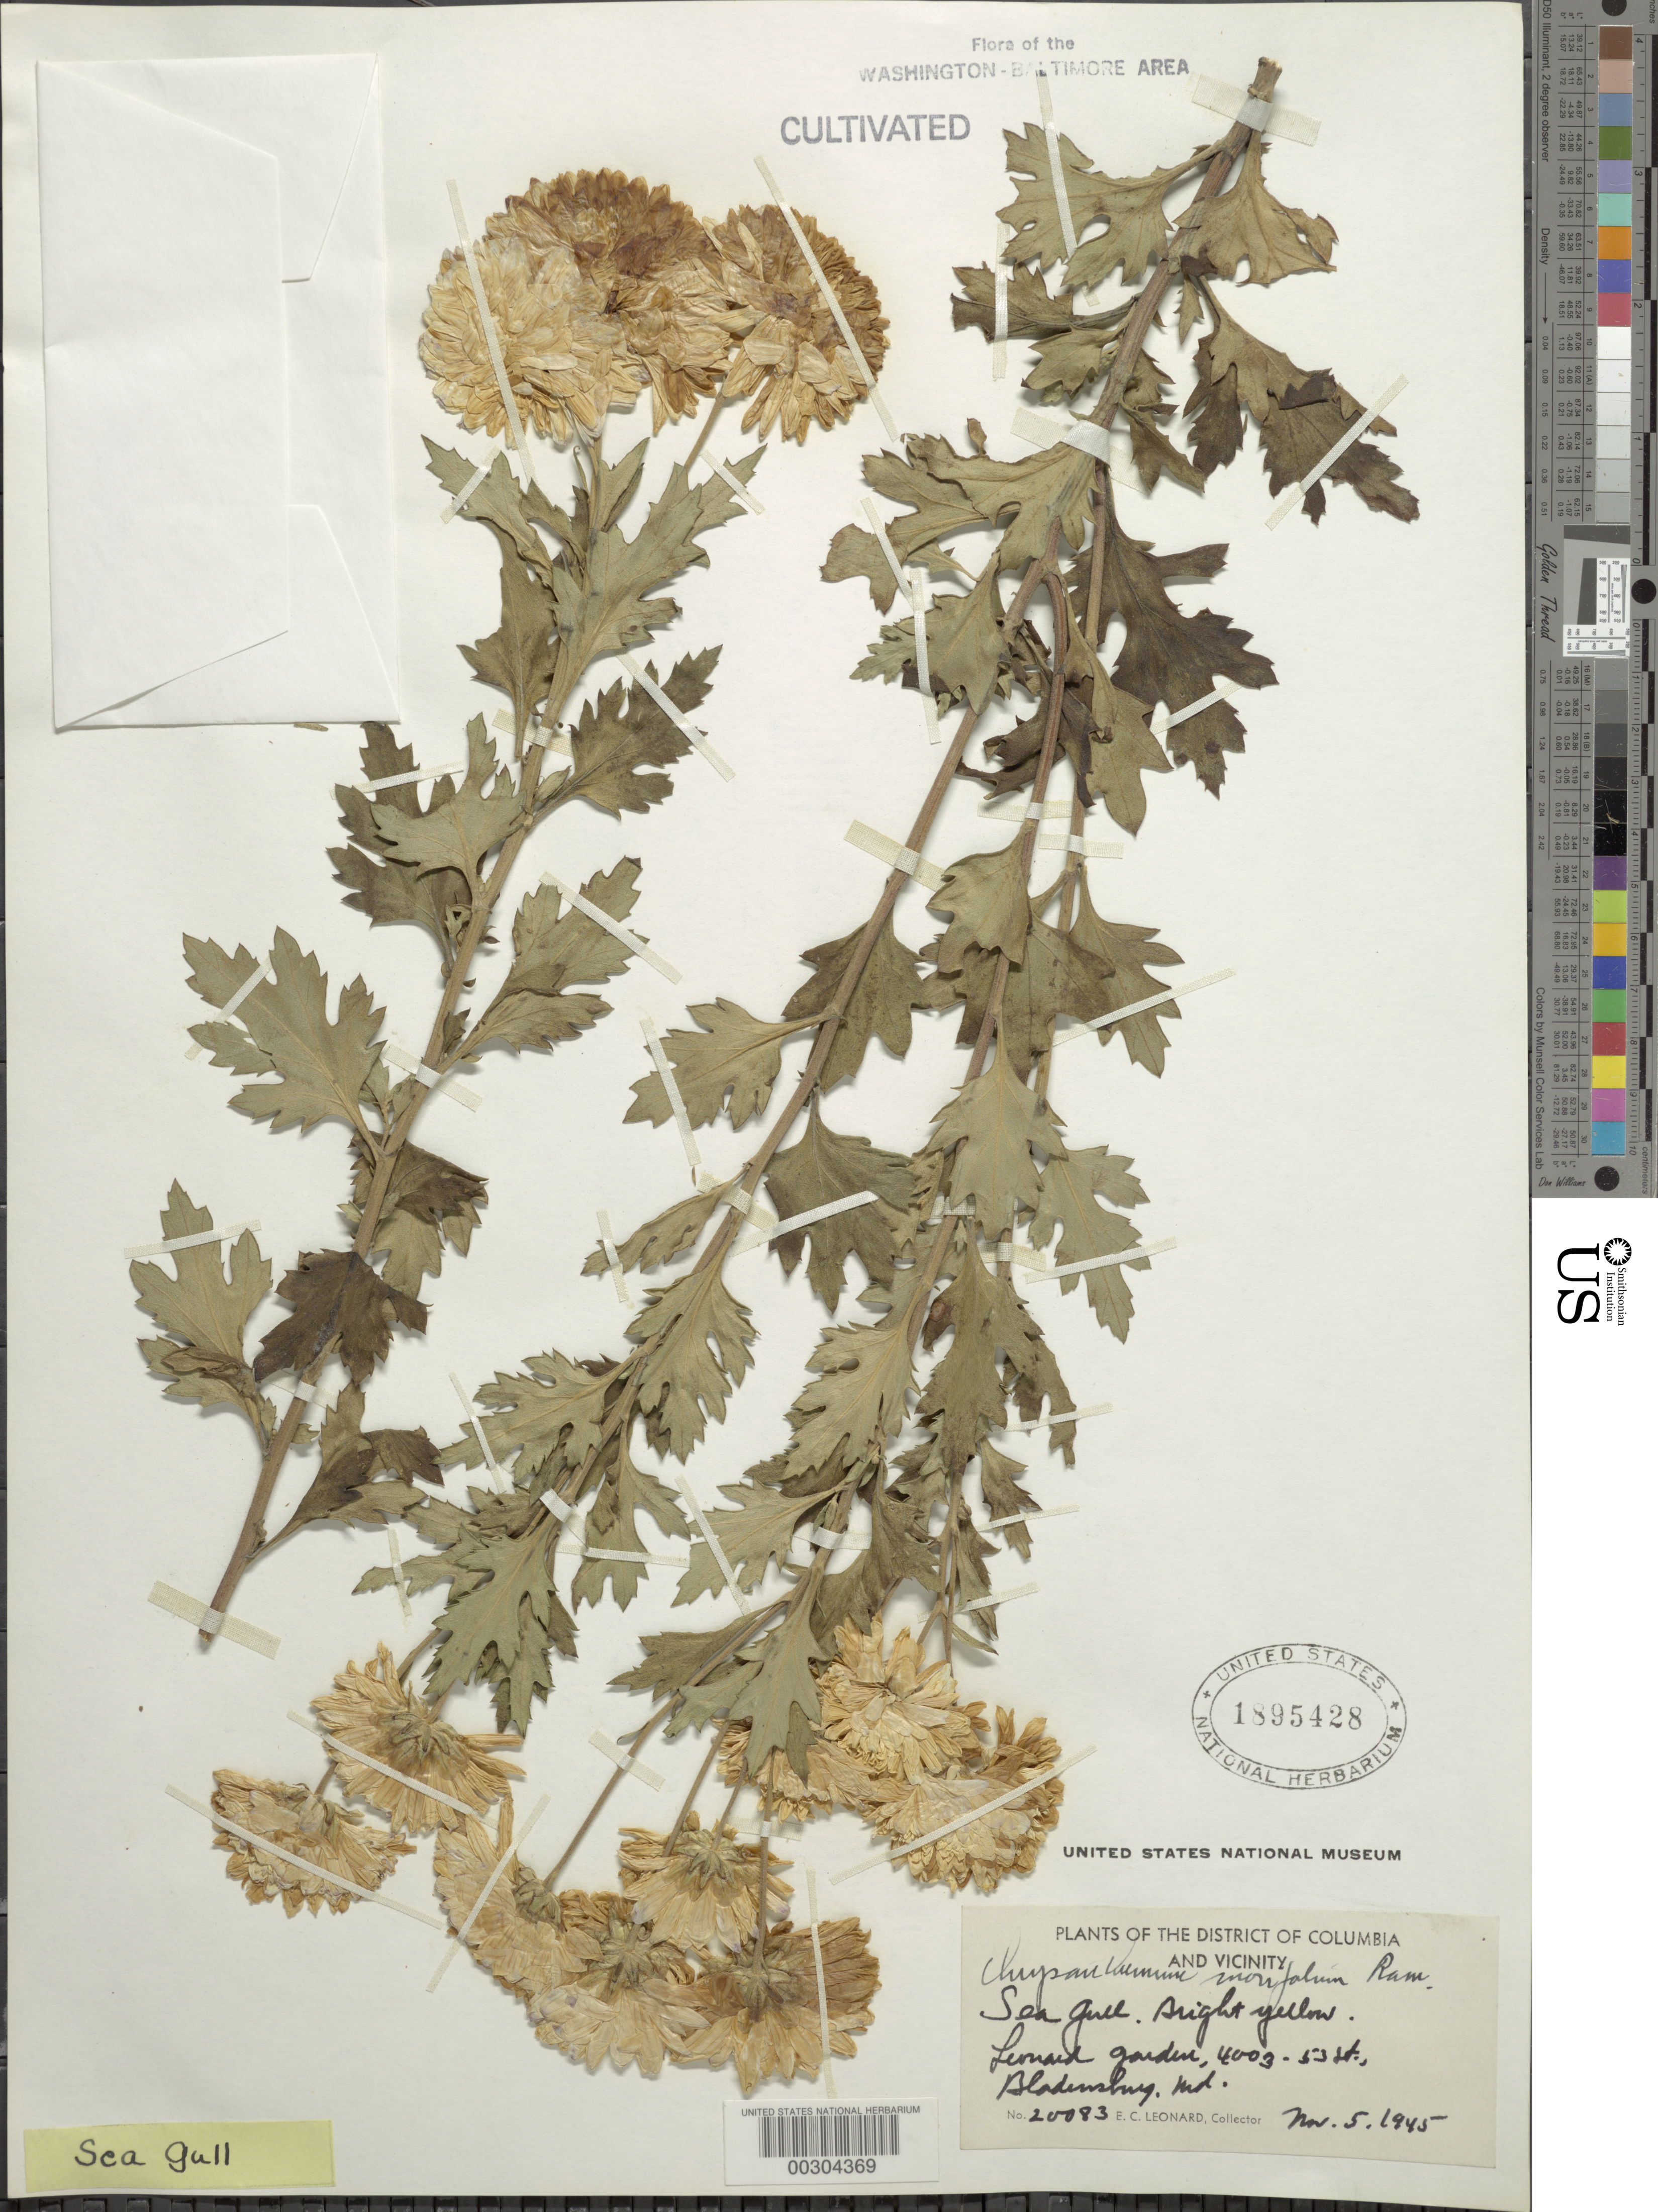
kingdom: Plantae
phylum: Tracheophyta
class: Magnoliopsida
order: Asterales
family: Asteraceae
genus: Chrysanthemum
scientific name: Chrysanthemum morifolium 'Sea Gull'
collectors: E. C. Leonard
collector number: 20083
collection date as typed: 05 Nov 1945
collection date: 1945-11-05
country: United States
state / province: Maryland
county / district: Prince George's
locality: Bladensburg, 4003 53 St, Leonard's garden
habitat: Garden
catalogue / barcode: US 1895428